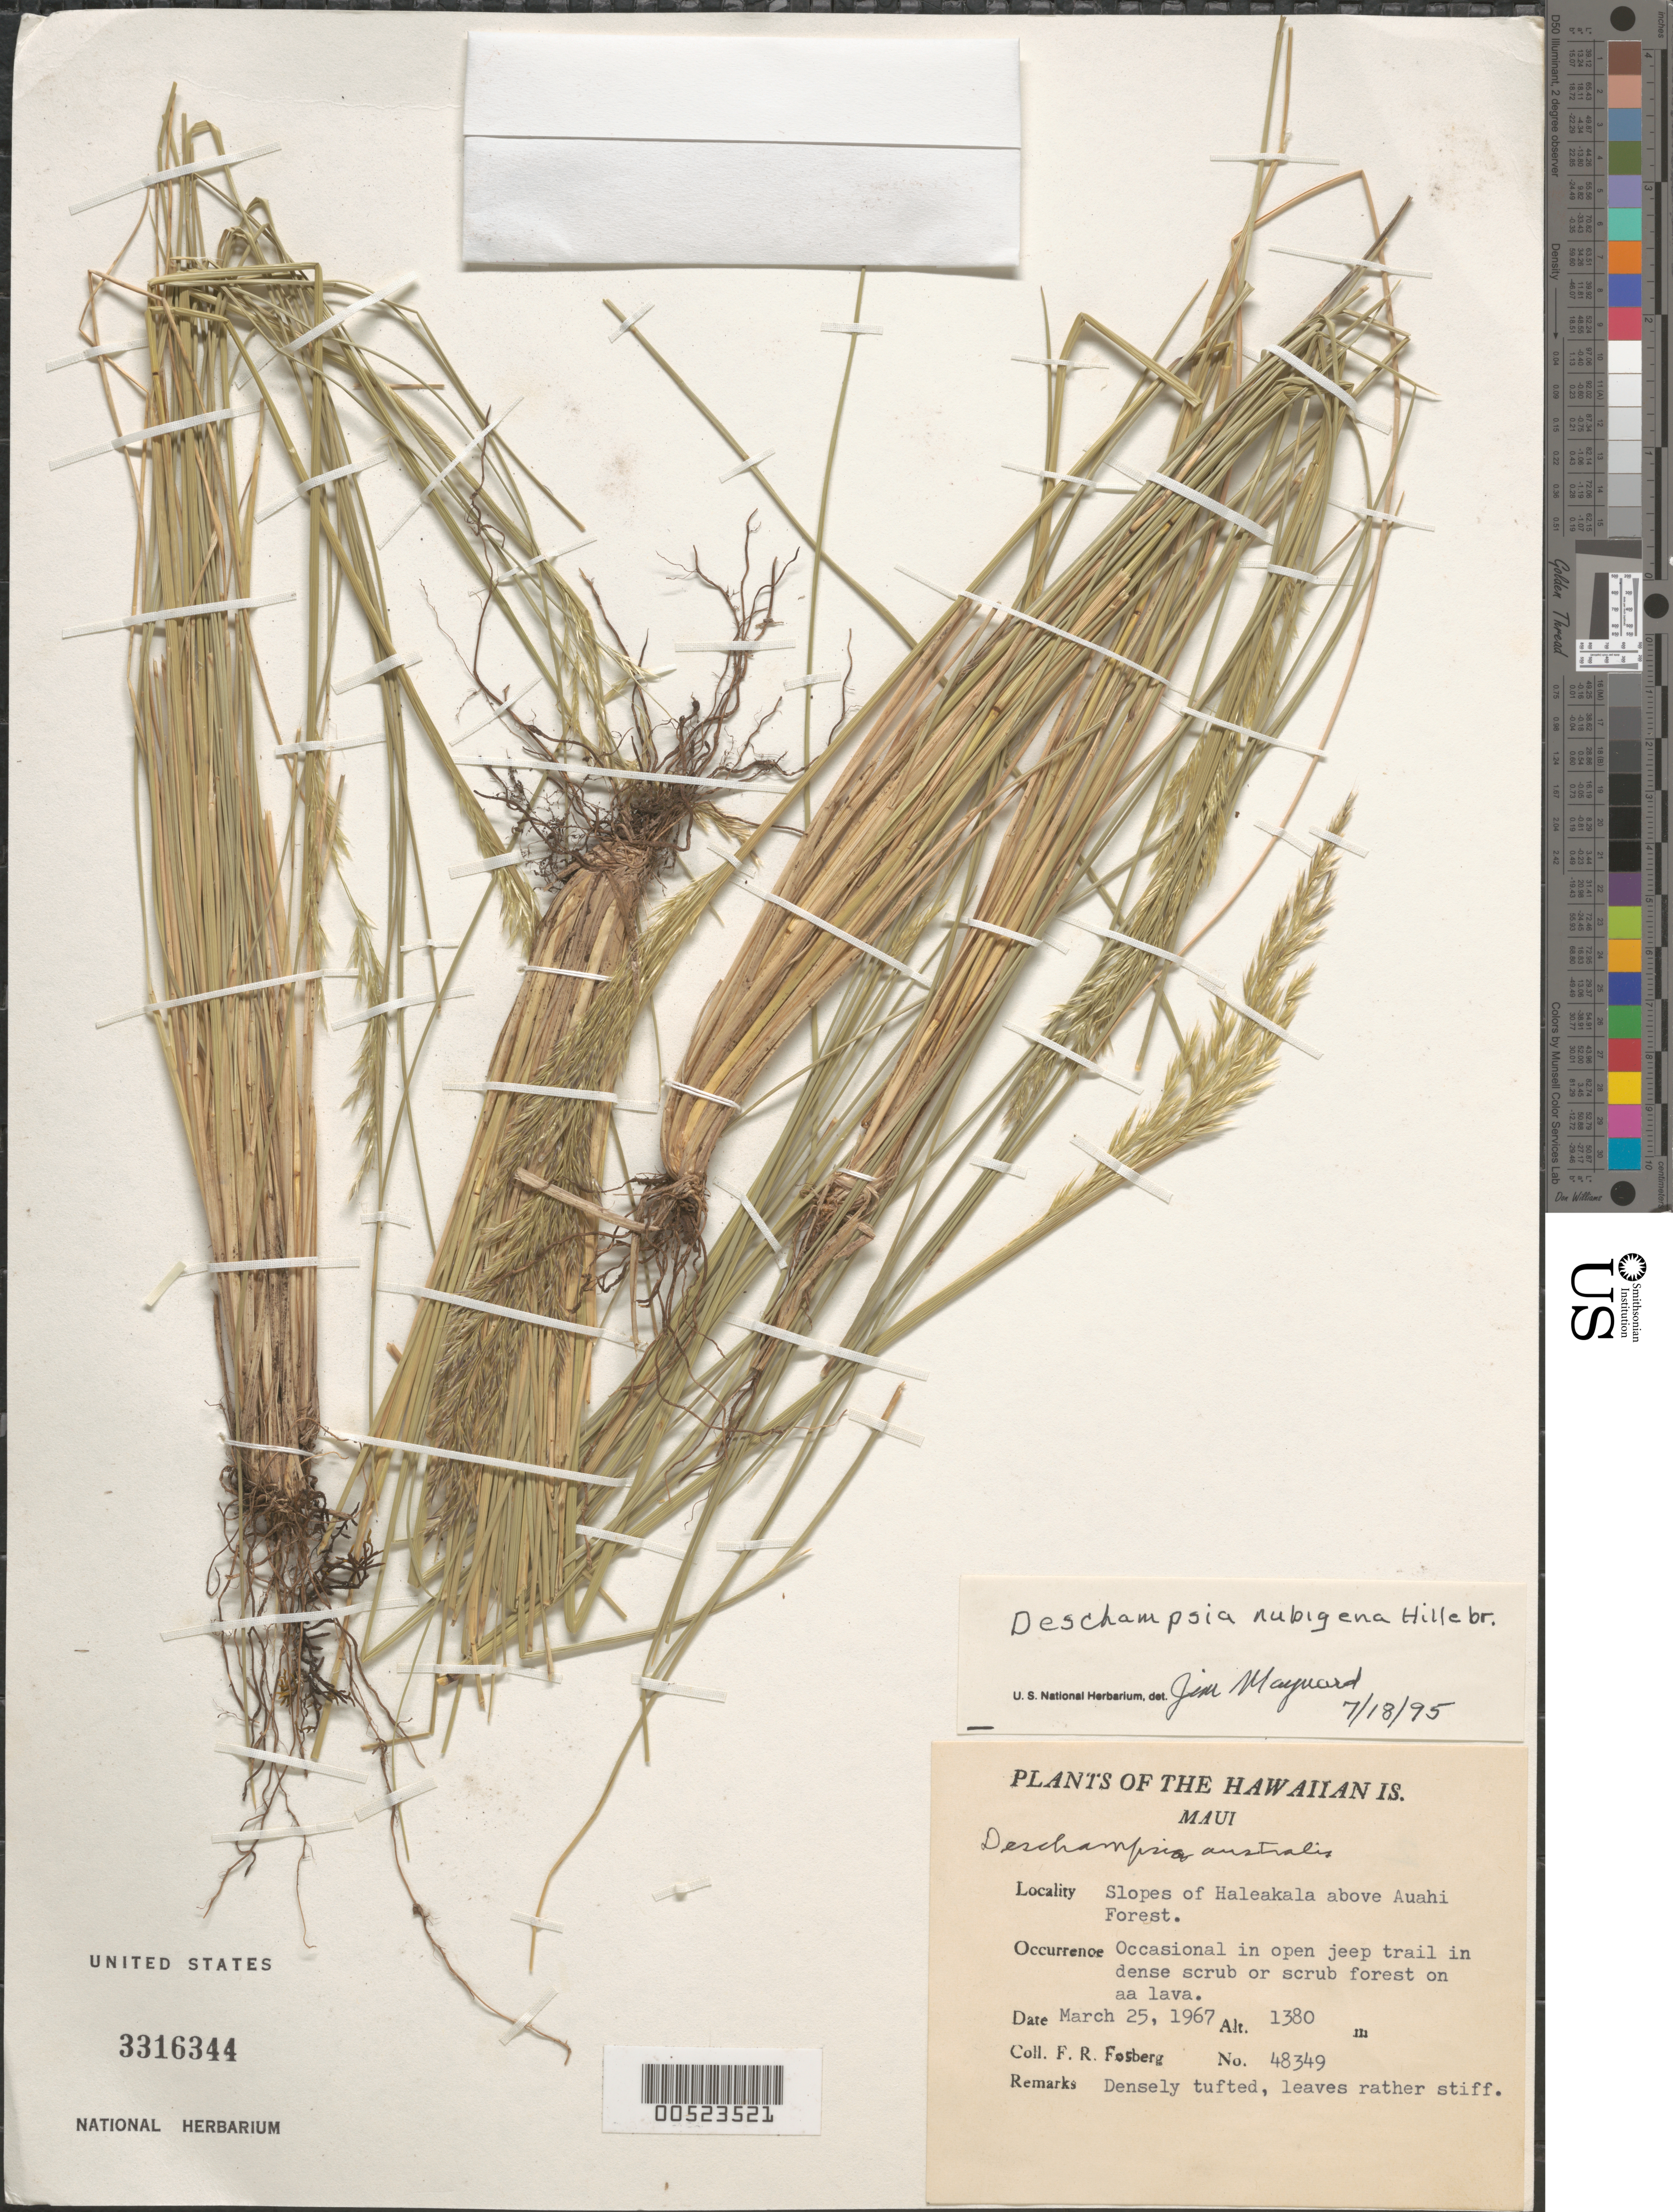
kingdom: Plantae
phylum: Tracheophyta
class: Liliopsida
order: Poales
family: Poaceae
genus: Deschampsia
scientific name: Deschampsia nubigena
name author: Hillebr.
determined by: Maynard, J.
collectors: F. R. Fosberg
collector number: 48349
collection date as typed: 25 Mar 1967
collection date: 1967-03-25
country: United States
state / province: Hawaii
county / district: Maui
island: Maui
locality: Slopes of Haleakala above Auahi Forest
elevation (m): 1380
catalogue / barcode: US 3316344